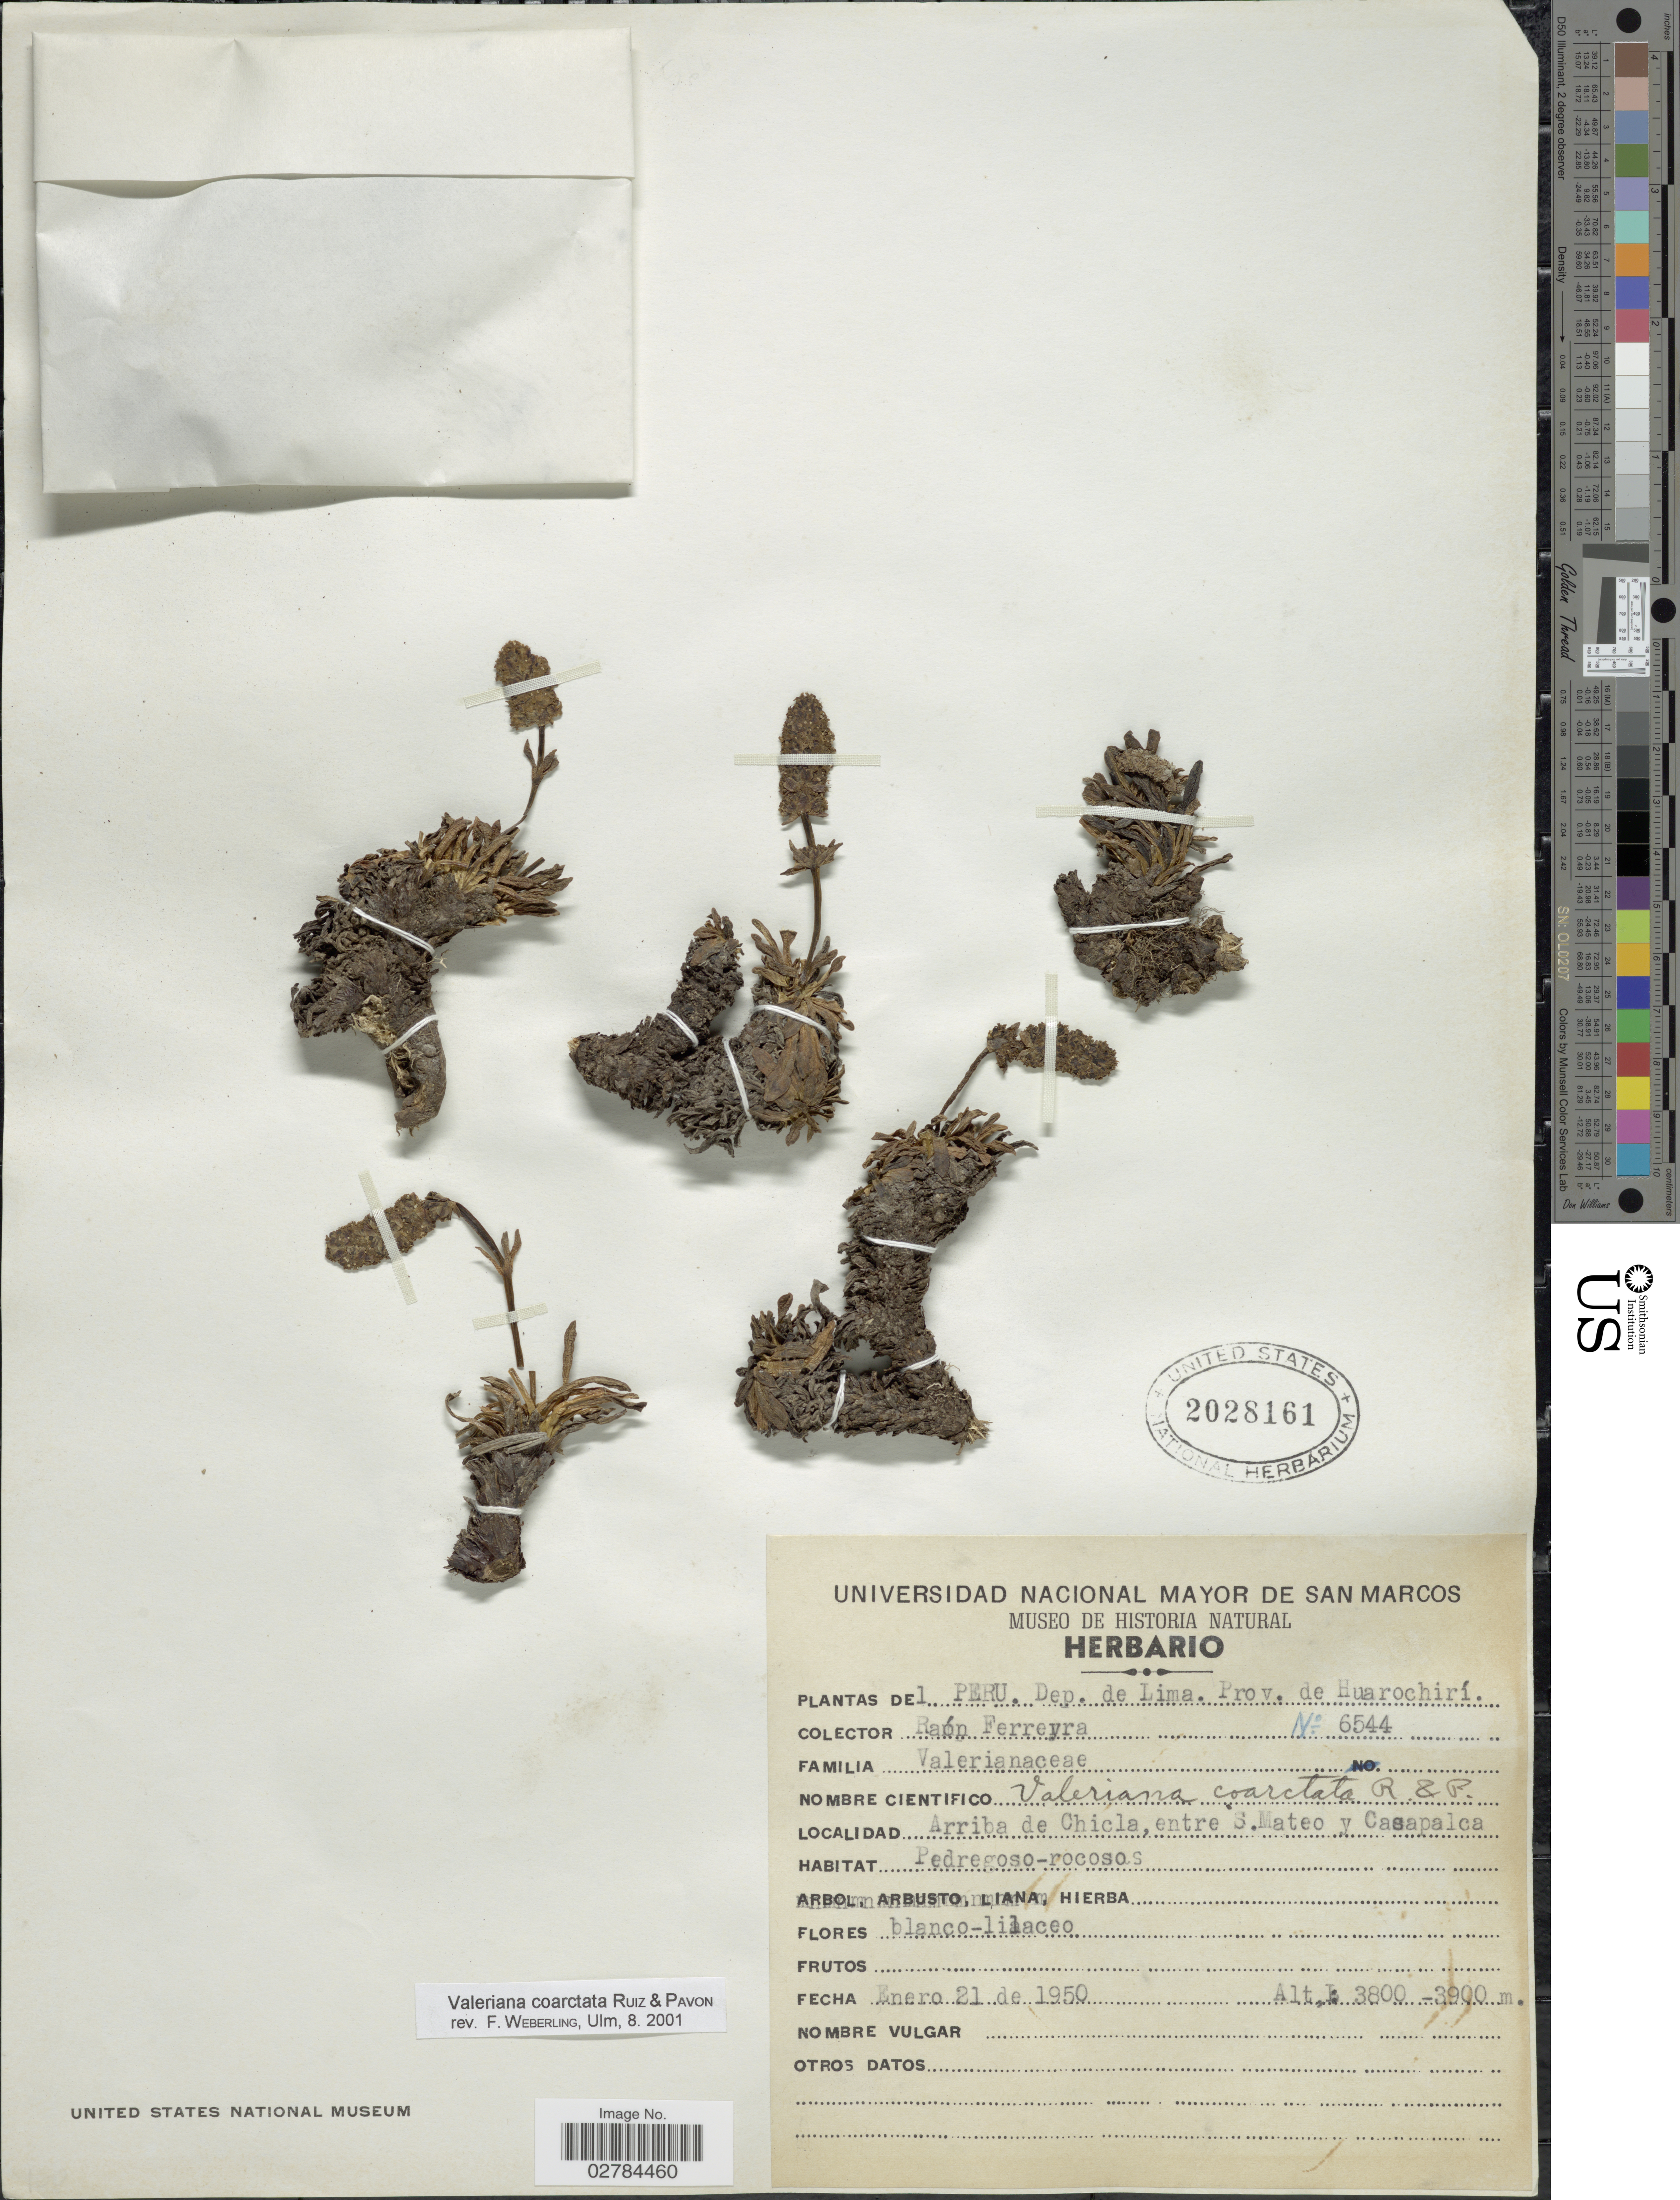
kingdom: Plantae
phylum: Tracheophyta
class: Magnoliopsida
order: Dipsacales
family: Caprifoliaceae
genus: Valeriana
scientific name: Valeriana coarctata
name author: Ruiz & Pav.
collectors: R. A. Ferreyra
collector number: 6544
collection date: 1950-01-21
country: Peru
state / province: Lima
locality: Dep. de Lima. Prov. de Huarochirí. Arriba de Chicla, entre S. Mateo y Casapalca.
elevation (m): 3800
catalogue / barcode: US 2028161